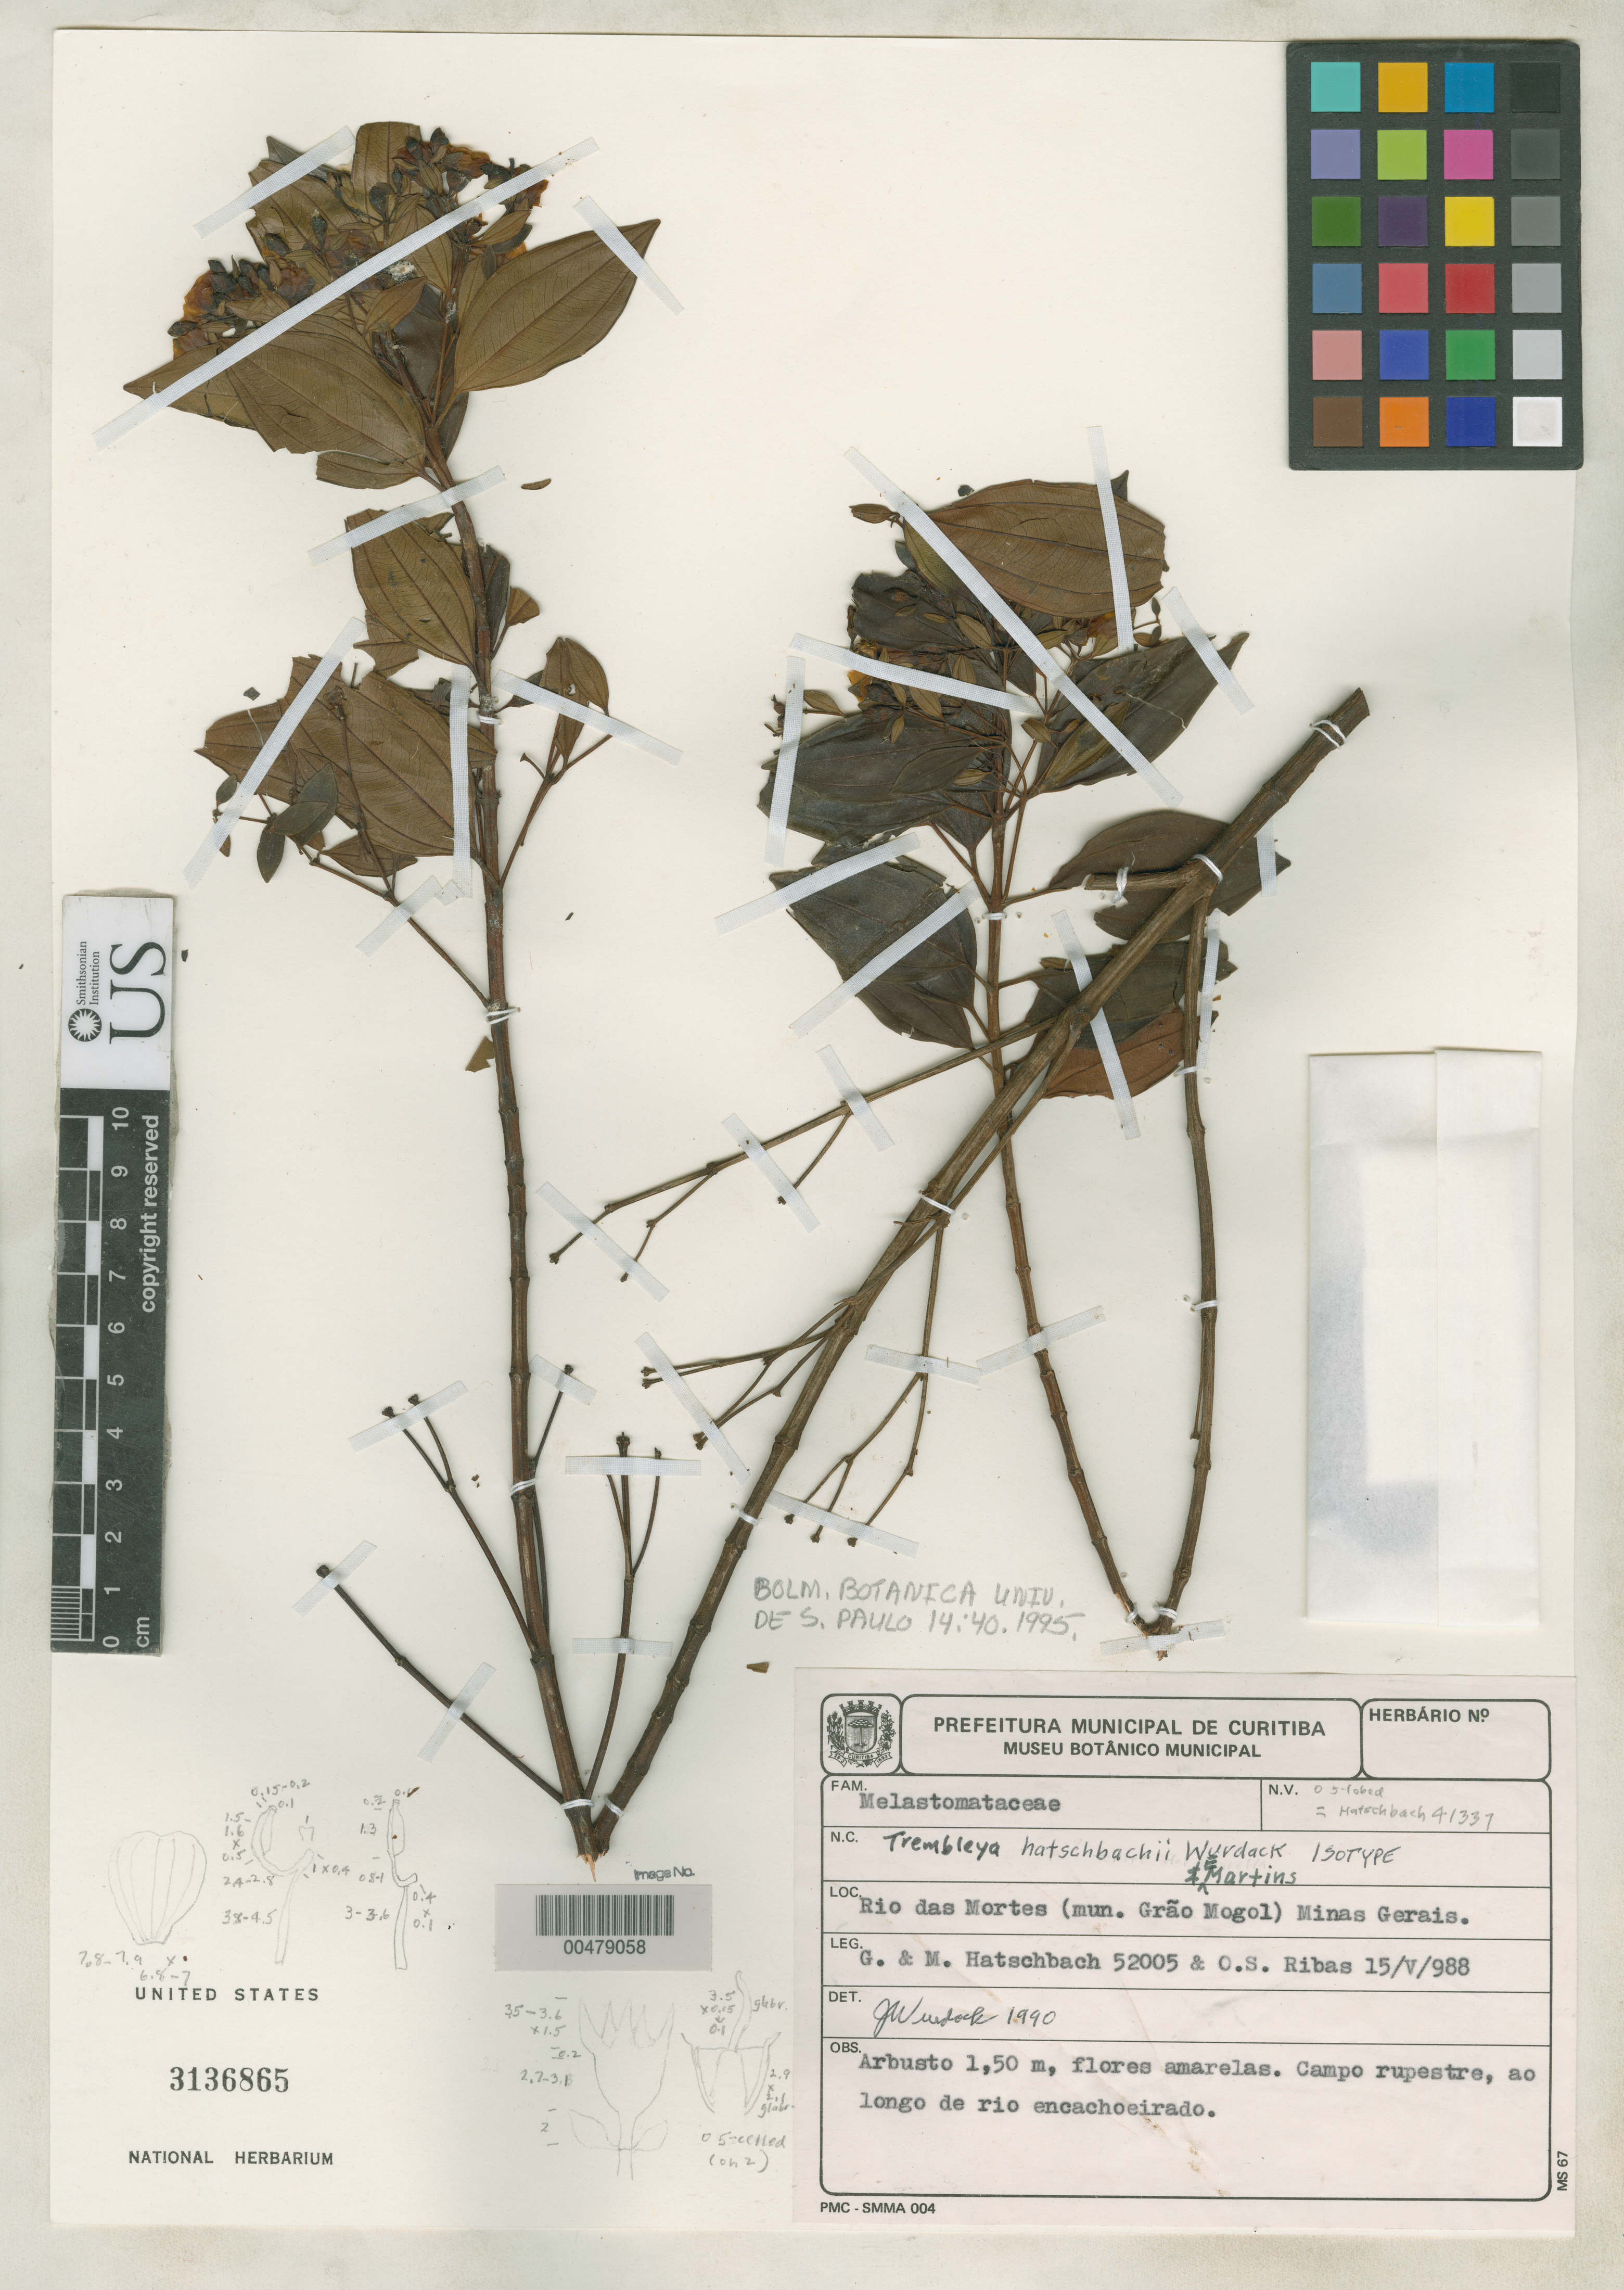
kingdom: Plantae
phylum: Tracheophyta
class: Magnoliopsida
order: Myrtales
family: Melastomataceae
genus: Trembleya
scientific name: Trembleya hatschbachii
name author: Wurdack & E. Martins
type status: Isotype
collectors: G. Hatschbach, M. M. Hatschbach & O. S. Ribas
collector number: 52005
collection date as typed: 15 May 1988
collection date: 1988-05-15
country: Brazil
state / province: Minas Gerais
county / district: Grão Mogol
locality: Rio das Mortes.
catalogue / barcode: US 3136865